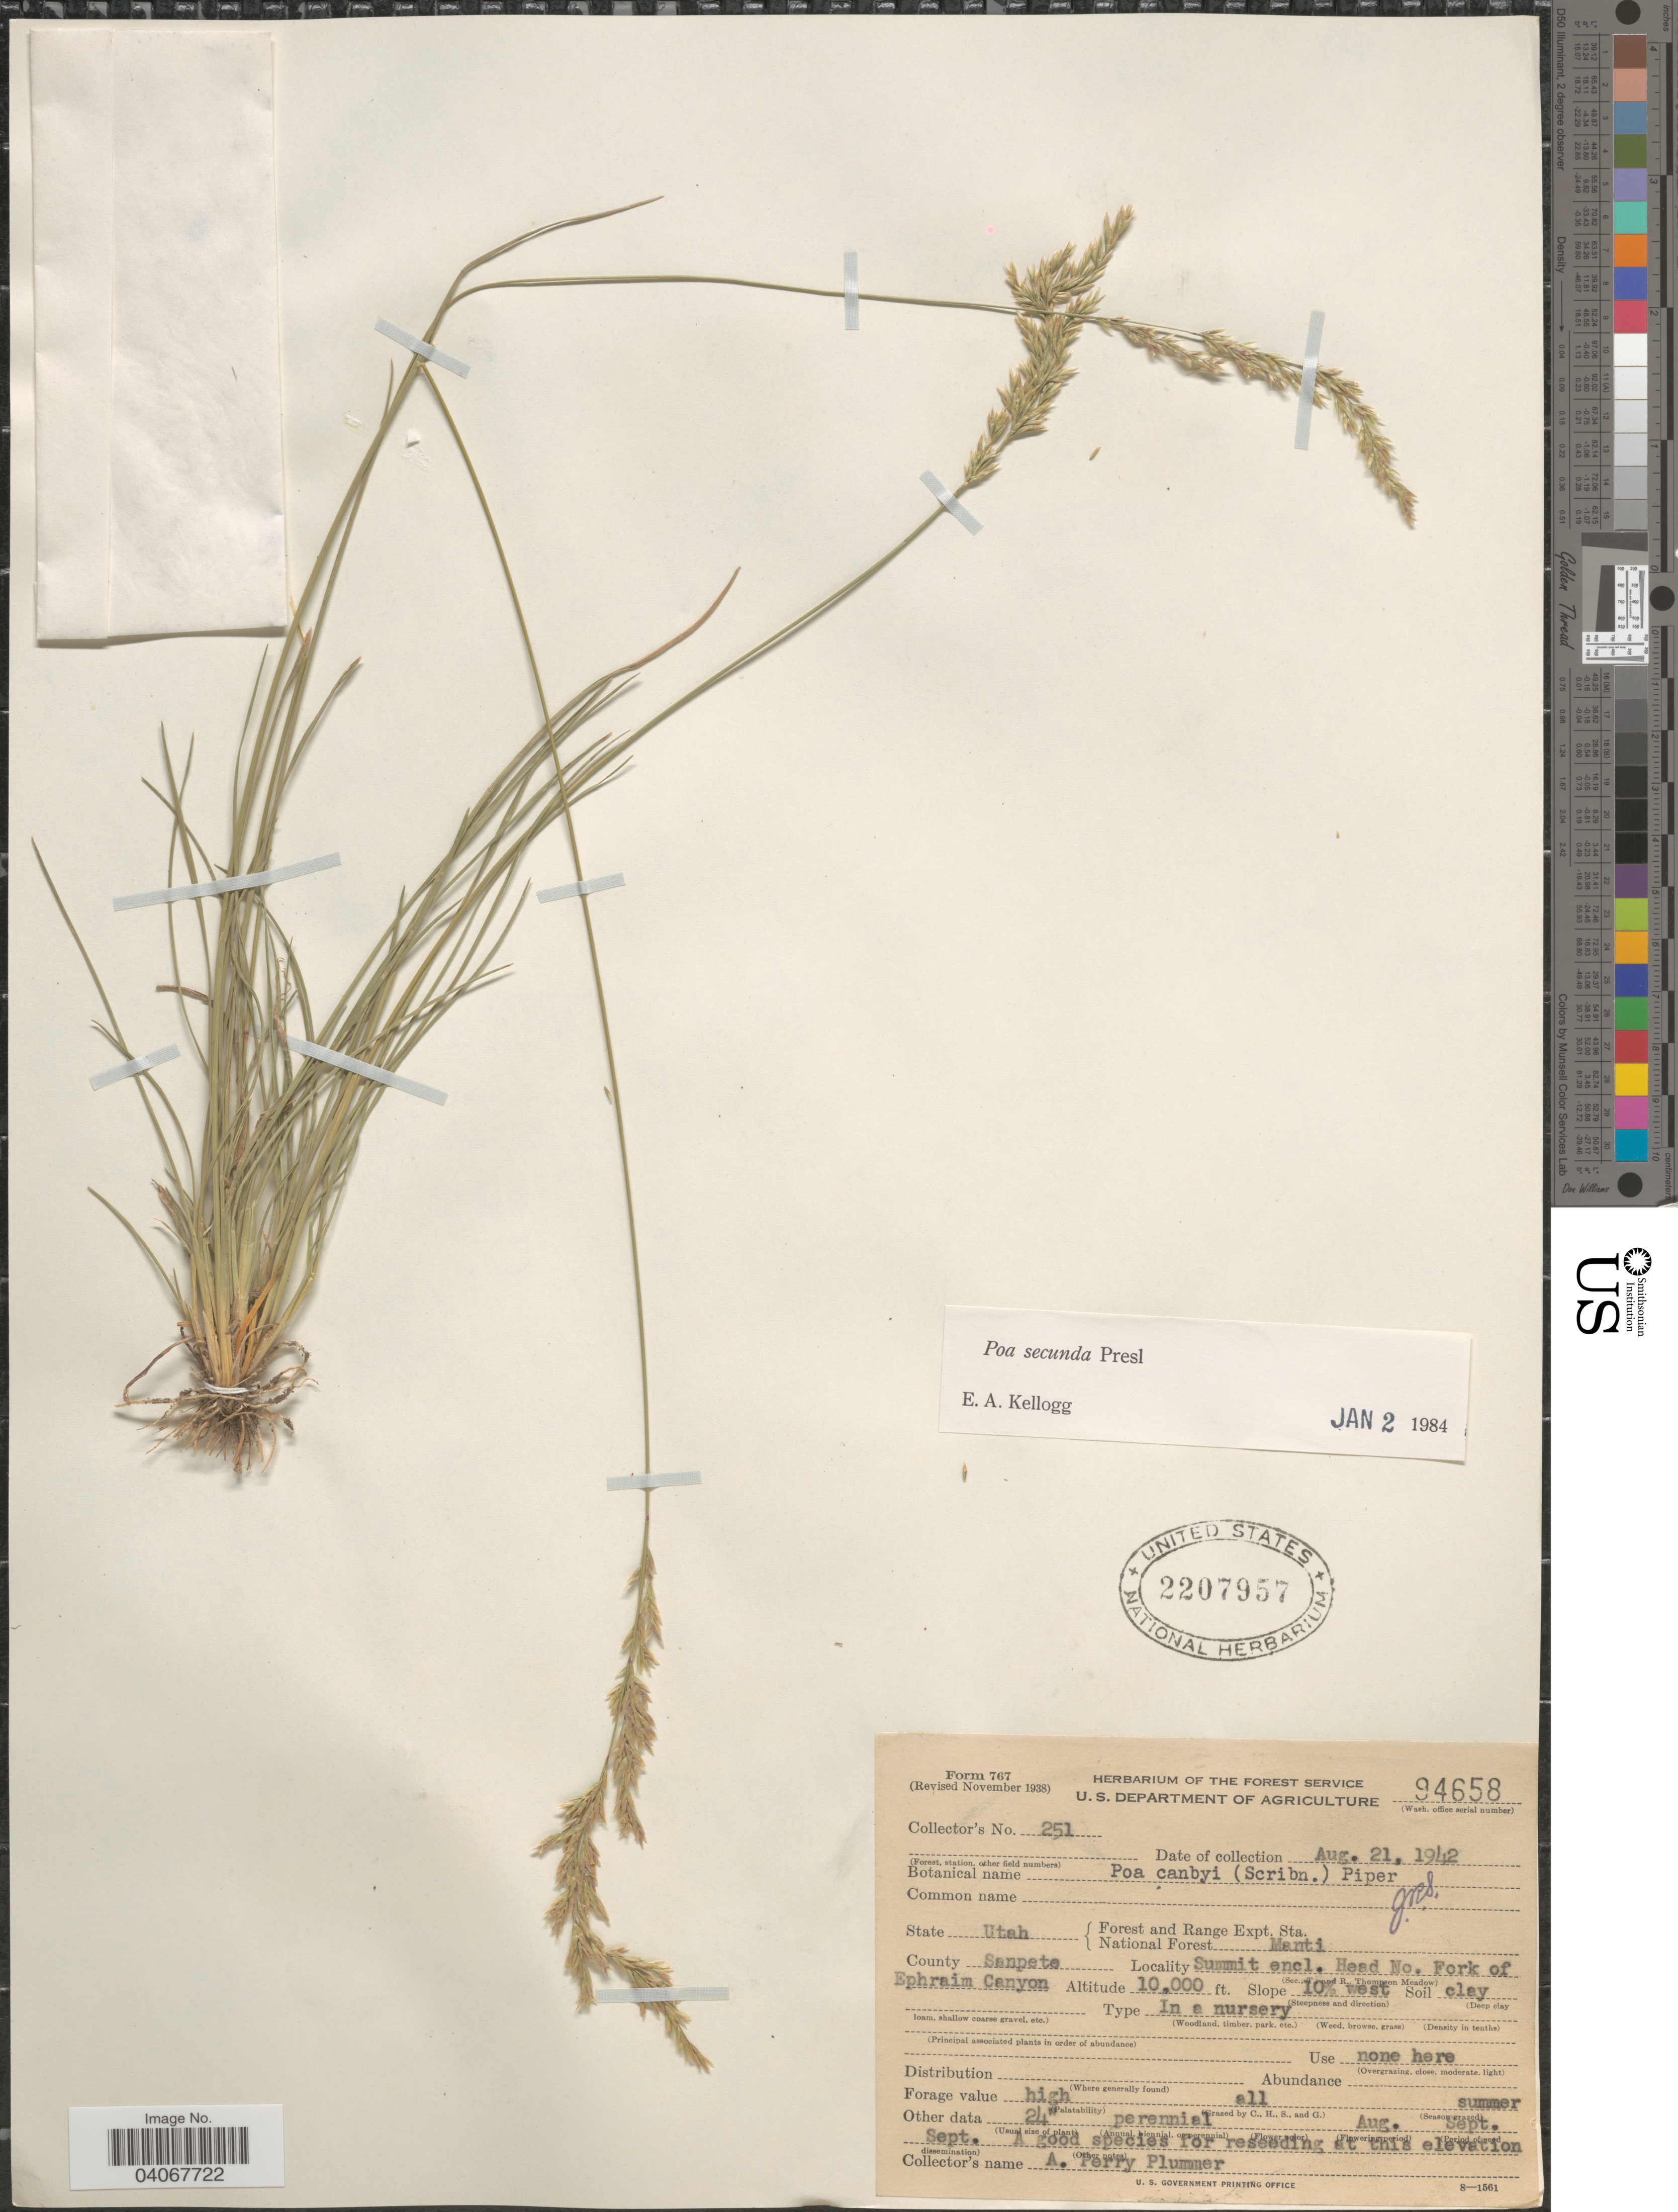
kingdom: Plantae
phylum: Tracheophyta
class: Liliopsida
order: Poales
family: Poaceae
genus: Poa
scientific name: Poa secunda subsp. secunda var. secunda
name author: J. Presl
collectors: A. Plummer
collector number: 251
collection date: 1942-08-21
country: United States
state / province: Utah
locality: National Forest Manti. County Sanpete. Summit encl. Head No. Fork of Ephraim Canyon.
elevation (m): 3048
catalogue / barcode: US 2207957